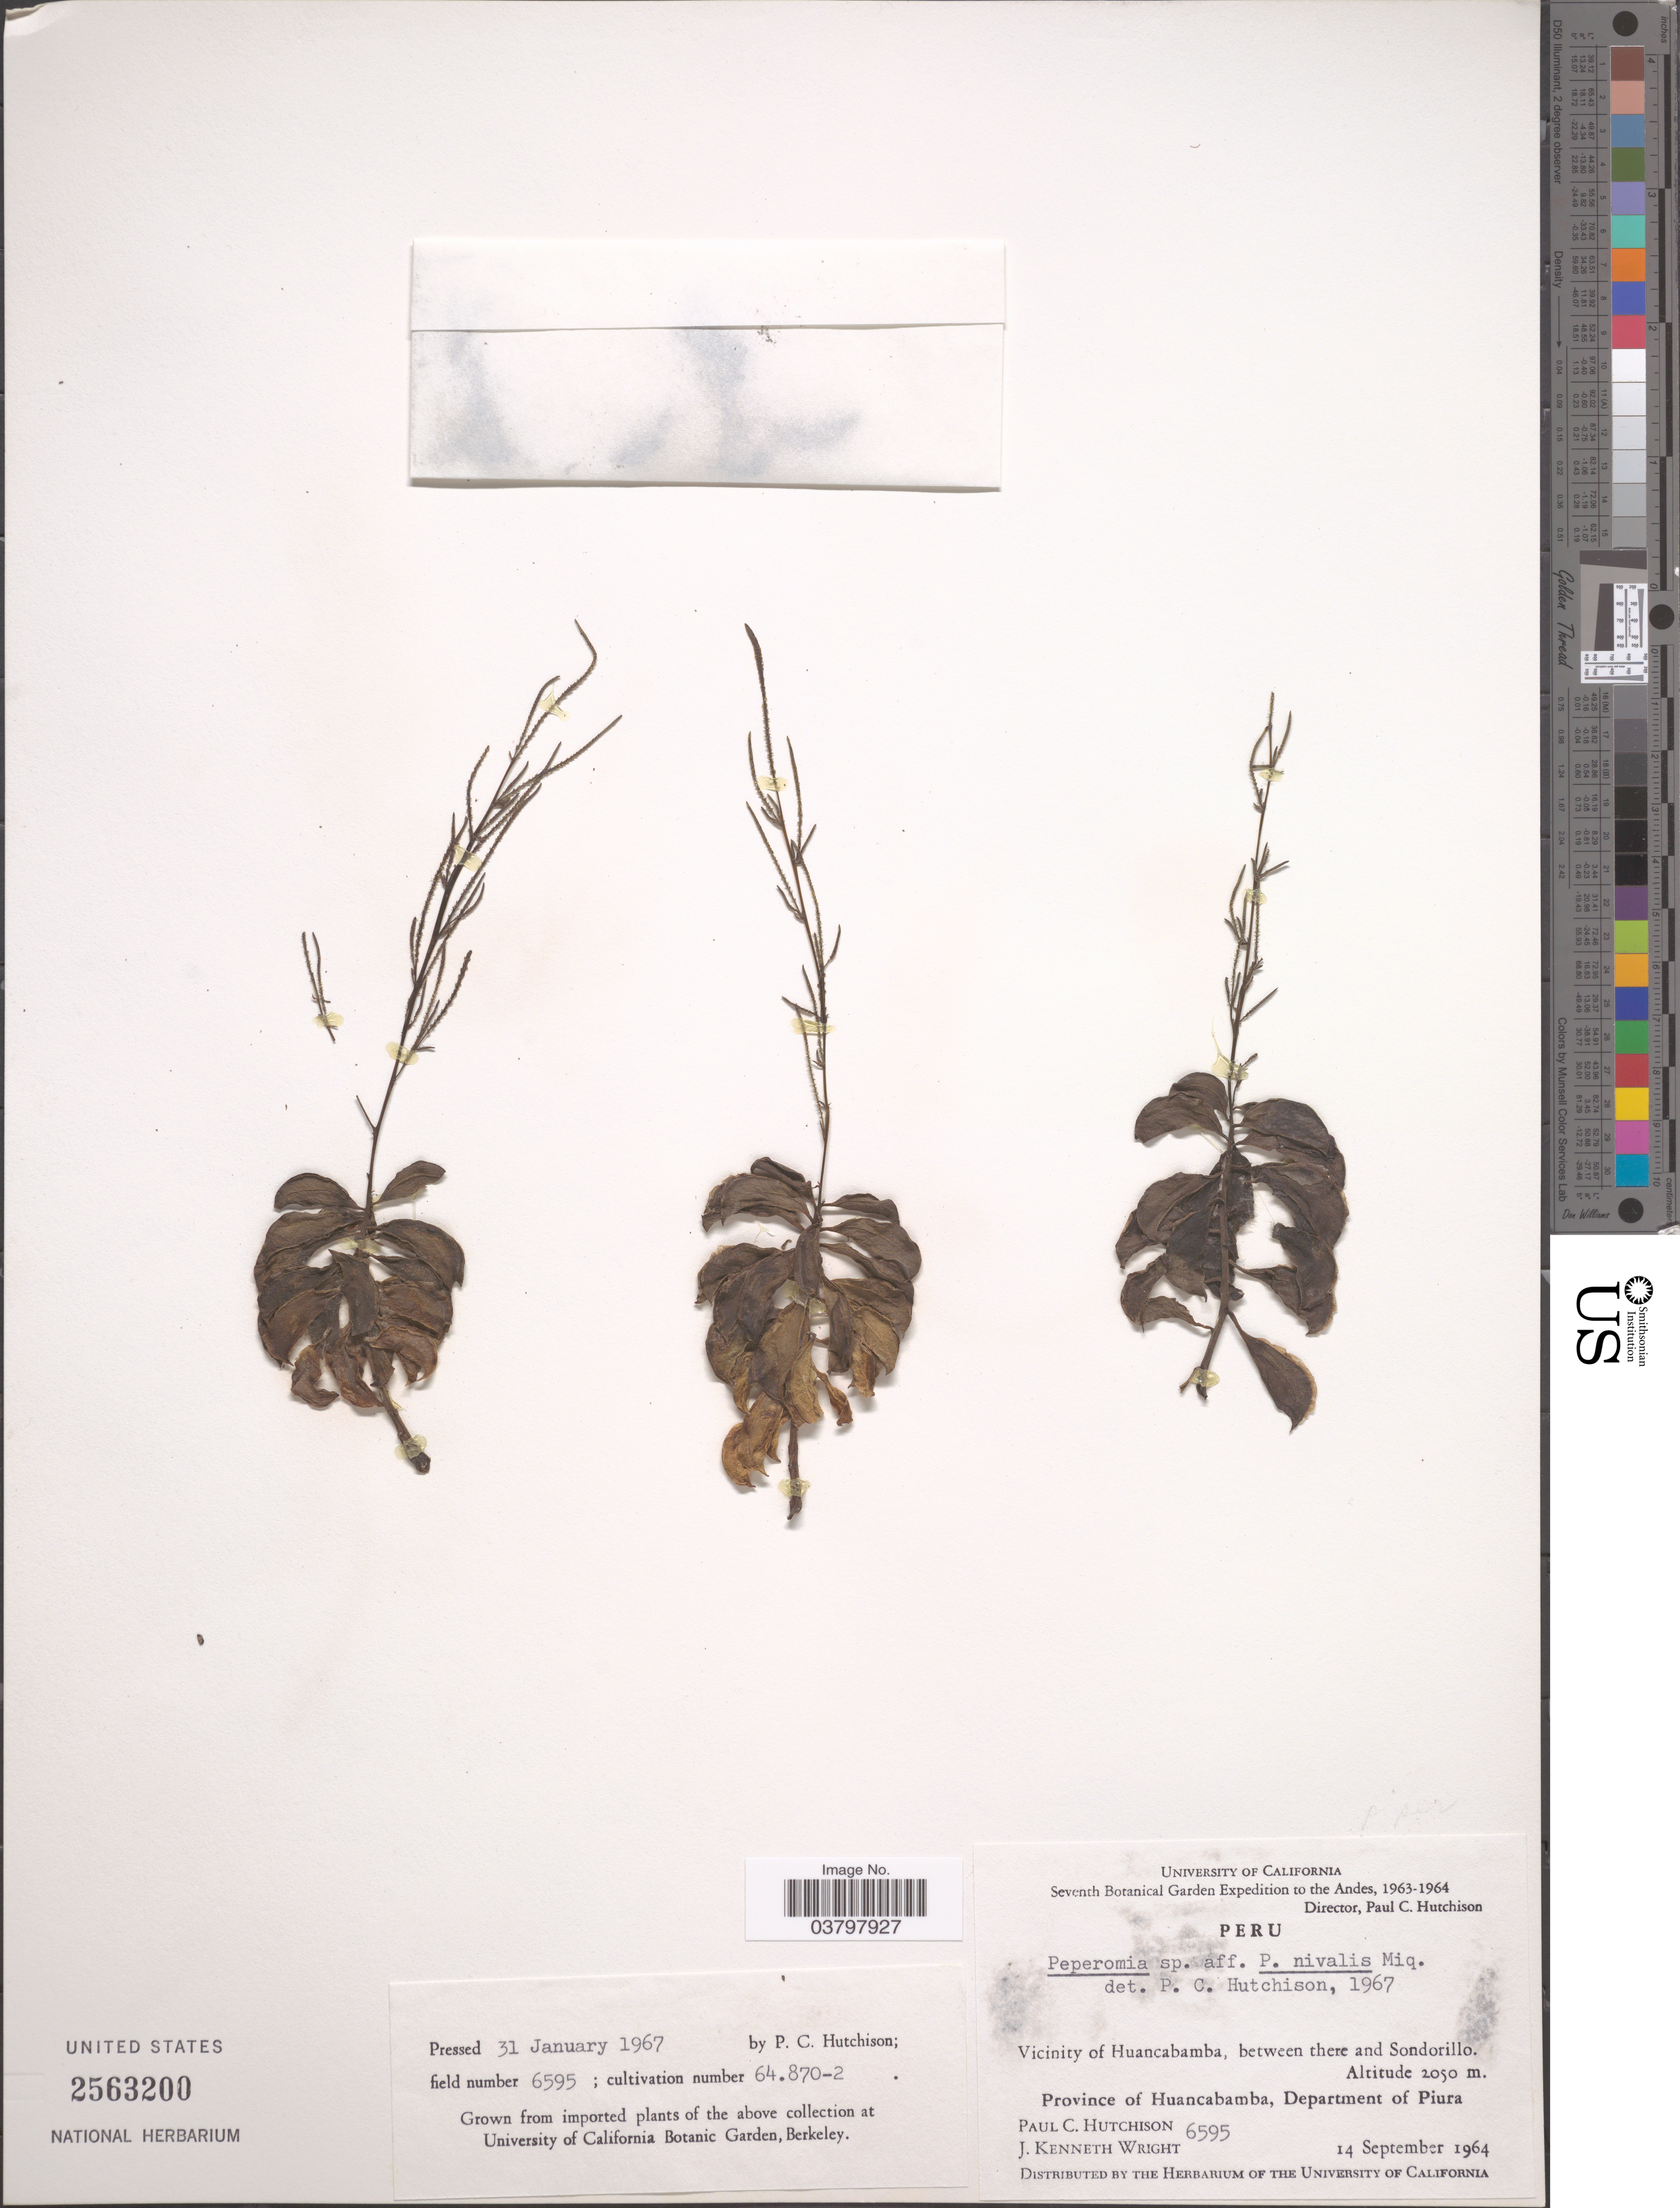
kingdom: Plantae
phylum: Tracheophyta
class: Magnoliopsida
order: Piperales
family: Piperaceae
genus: Peperomia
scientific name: Peperomia nivalis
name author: Miq.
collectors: P. C. Hutchison & J. K. Wright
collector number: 6595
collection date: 1964-09-14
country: Peru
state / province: Piura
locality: The Andes. Vicinity of Huancabamba, between there and Sondorillo. Province of Huancabamba, Department of Piura.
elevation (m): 2050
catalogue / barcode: US 2563200